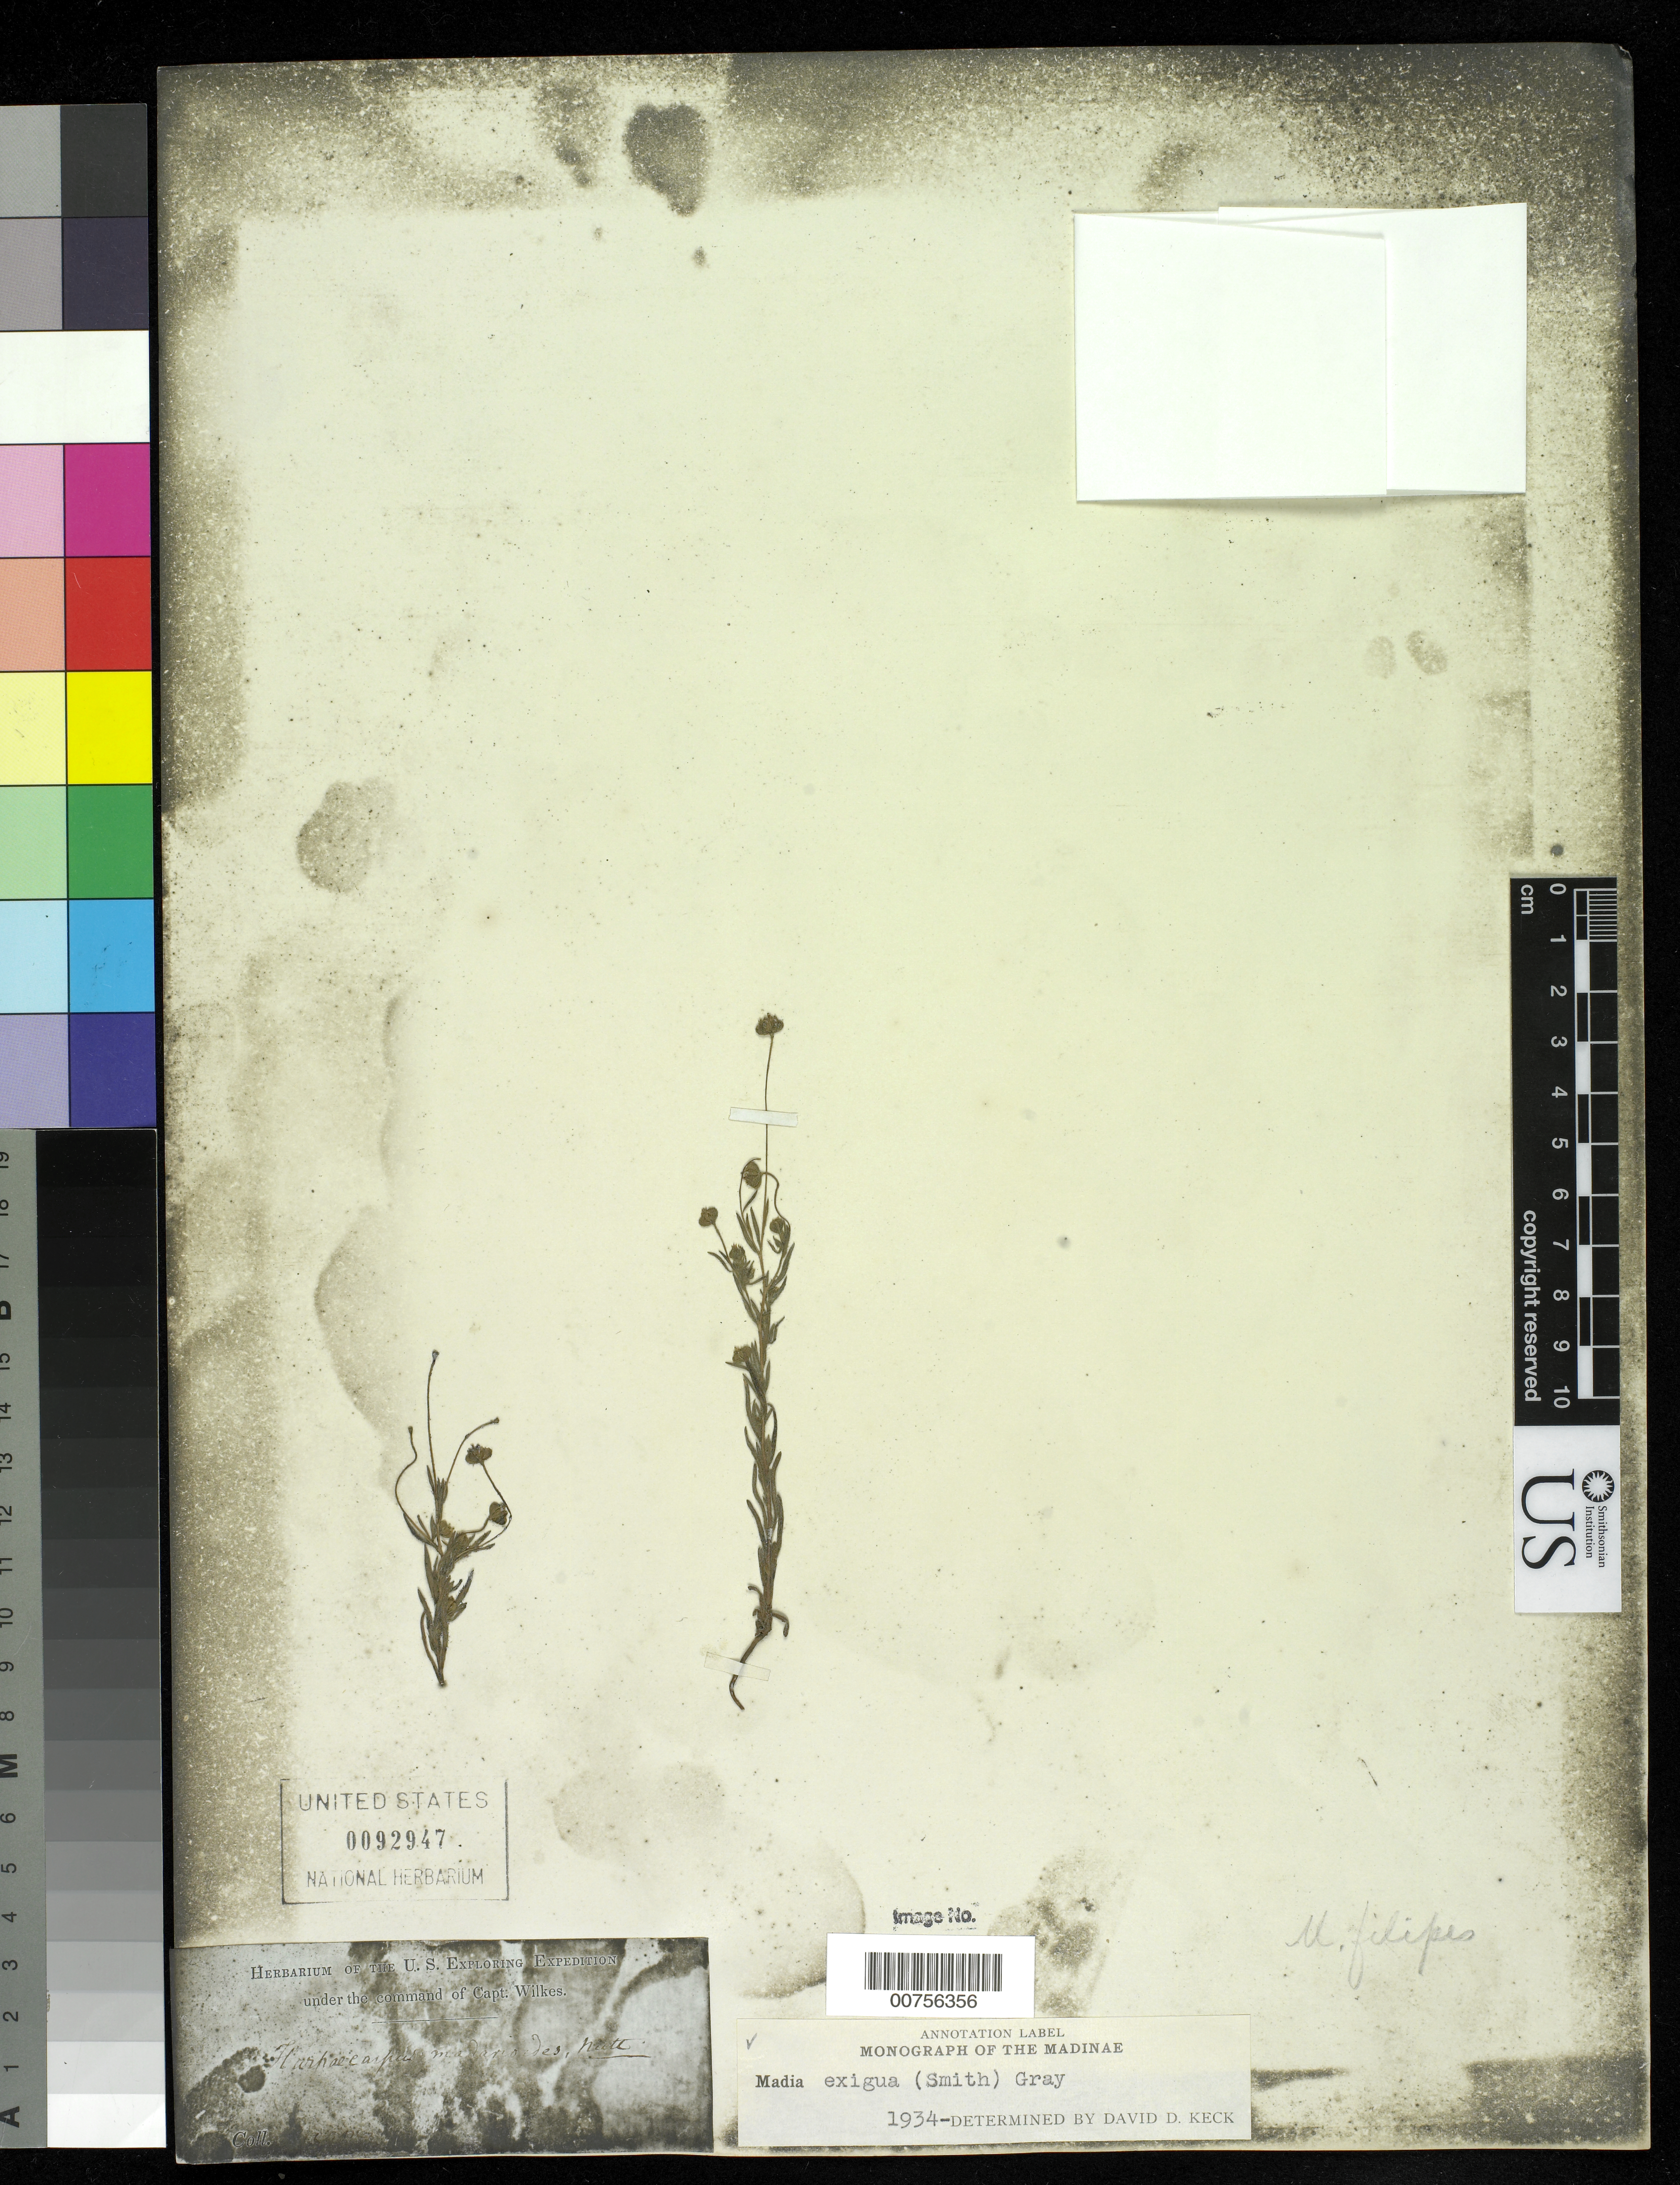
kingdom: Plantae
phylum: Tracheophyta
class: Magnoliopsida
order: Asterales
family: Asteraceae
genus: Madia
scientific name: Madia exigua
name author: (Sm.) A. Gray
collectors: Wilkes Explor. Exped.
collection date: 1838/1842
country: United States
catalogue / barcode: US 92947